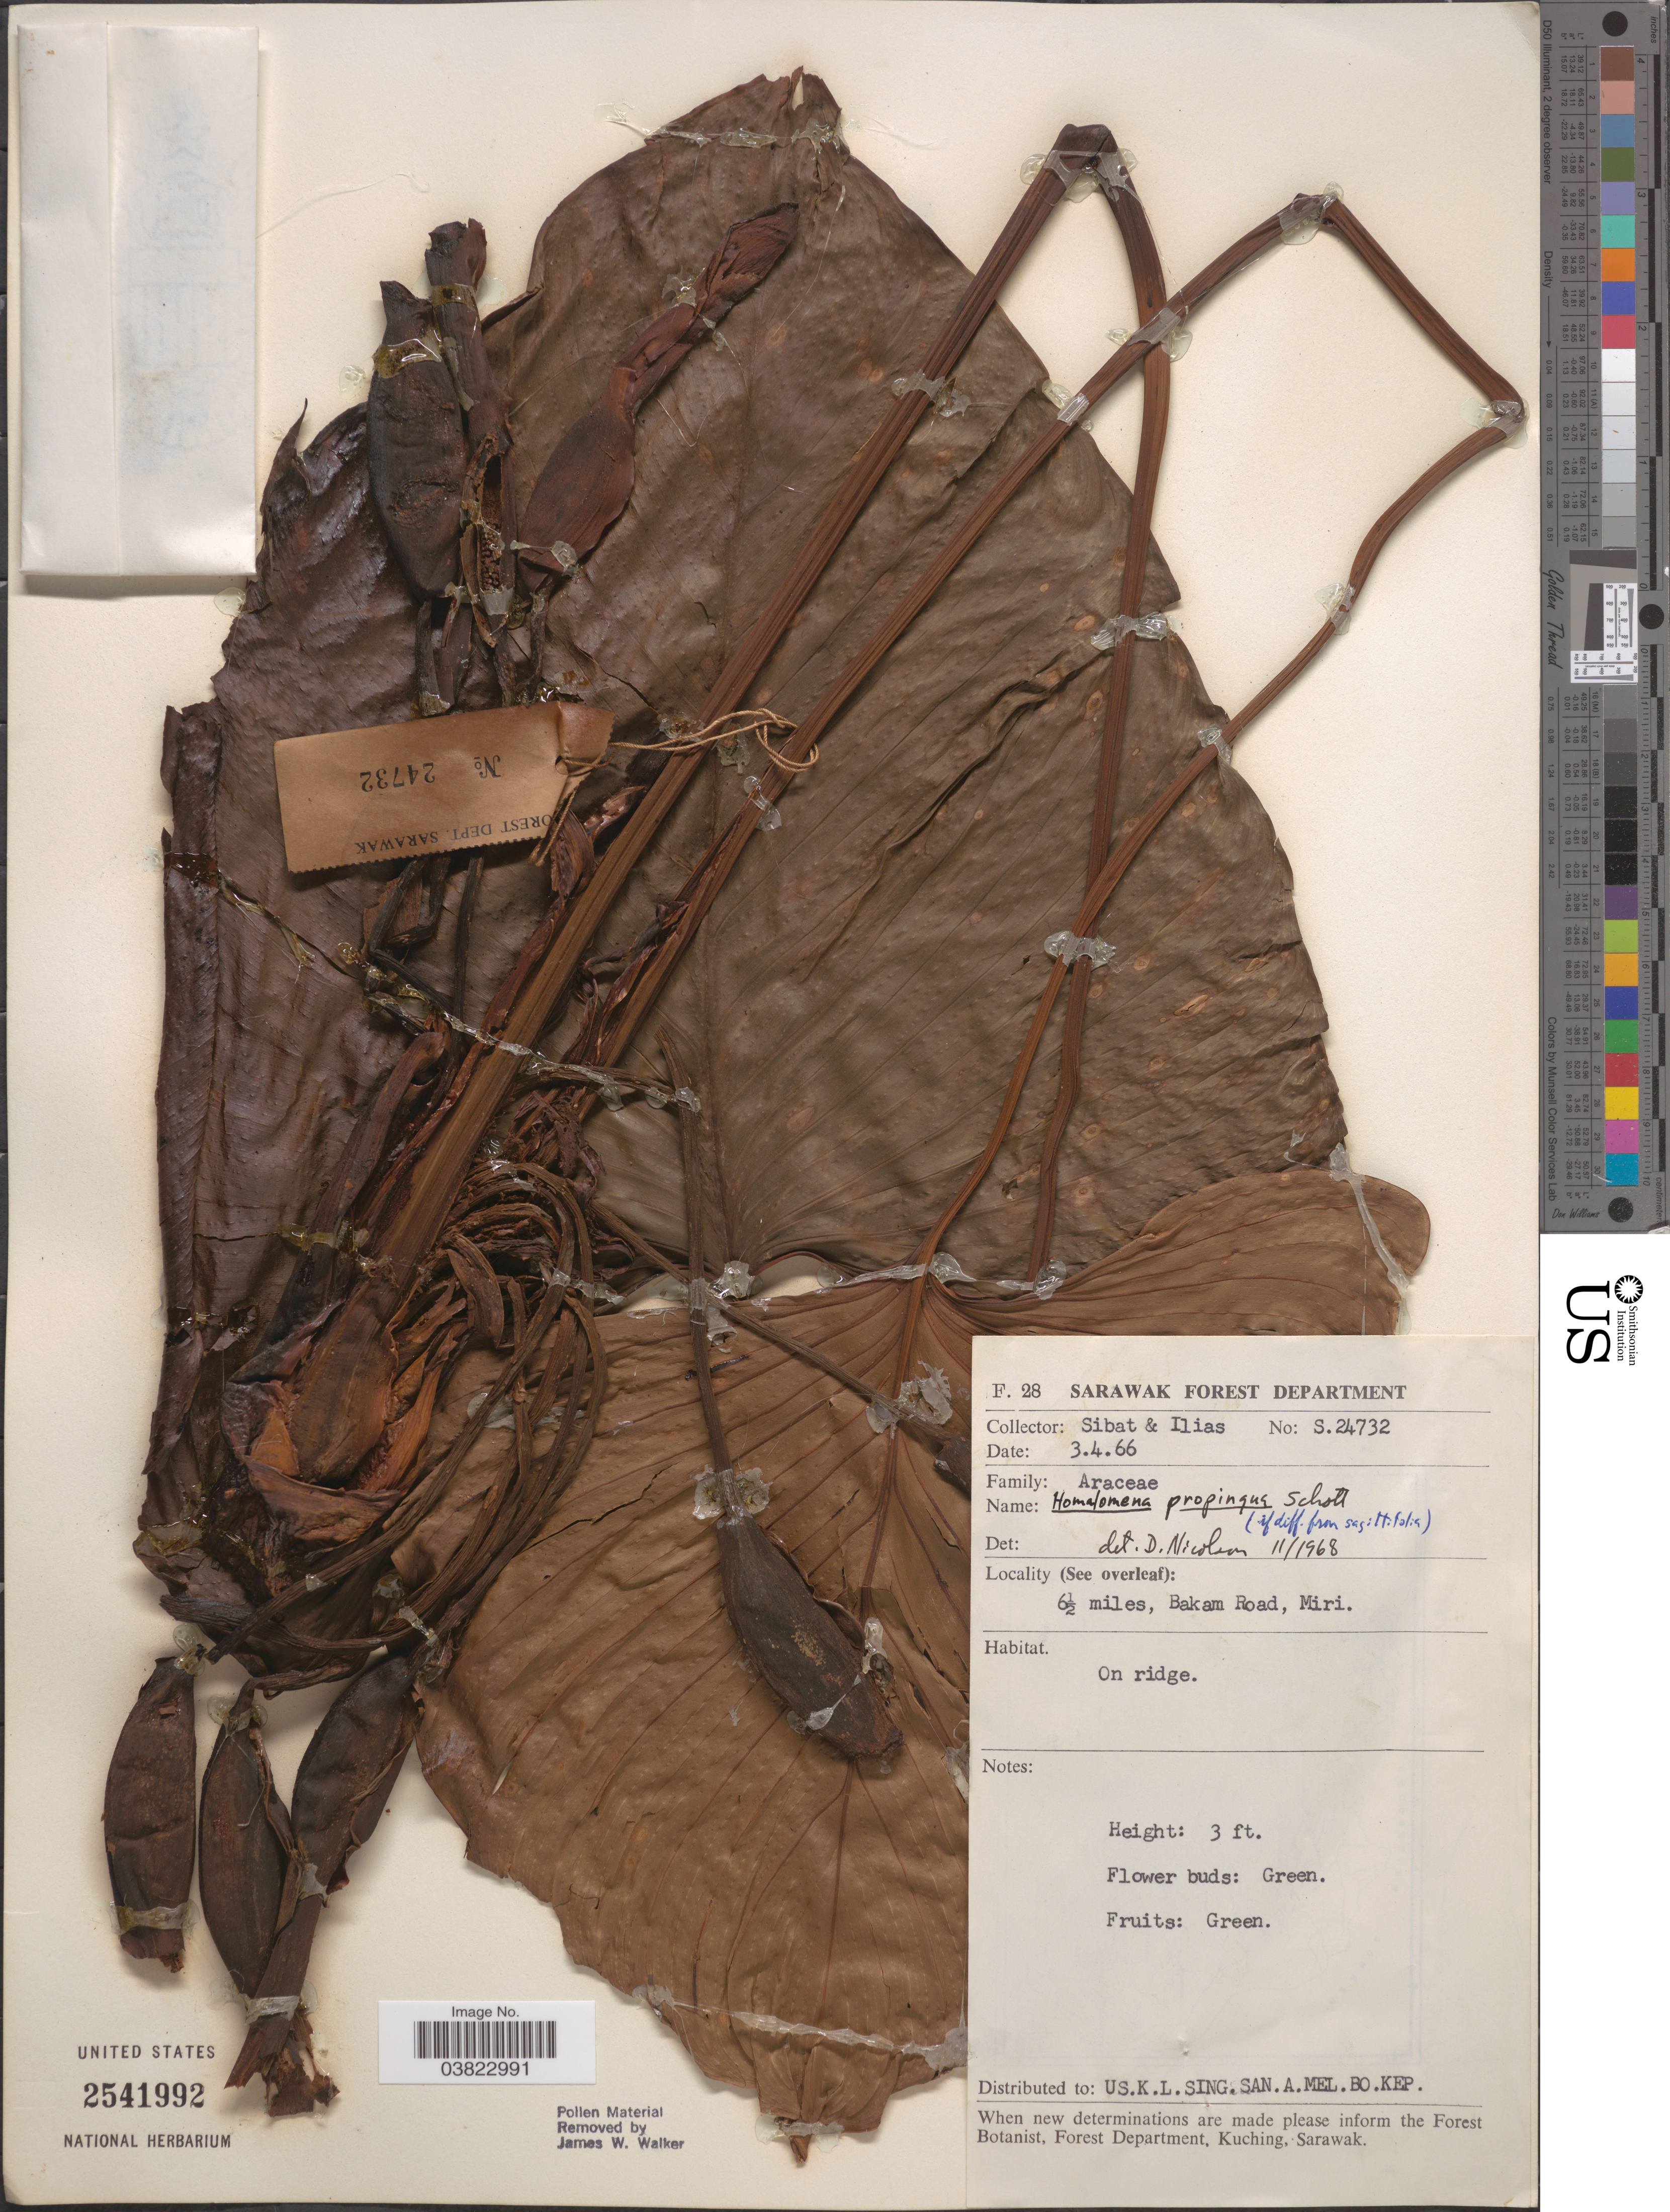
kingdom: Plantae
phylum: Tracheophyta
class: Liliopsida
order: Alismatales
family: Araceae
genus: Homalomena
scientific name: Homalomena propinqua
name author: Schott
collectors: Sibat & Ilias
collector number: S.24732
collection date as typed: Transcribed d/m/y: 3/4/66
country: Malaysia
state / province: Sarawak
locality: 6½ miles, Bakam Road, Miri.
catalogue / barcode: US 3541992